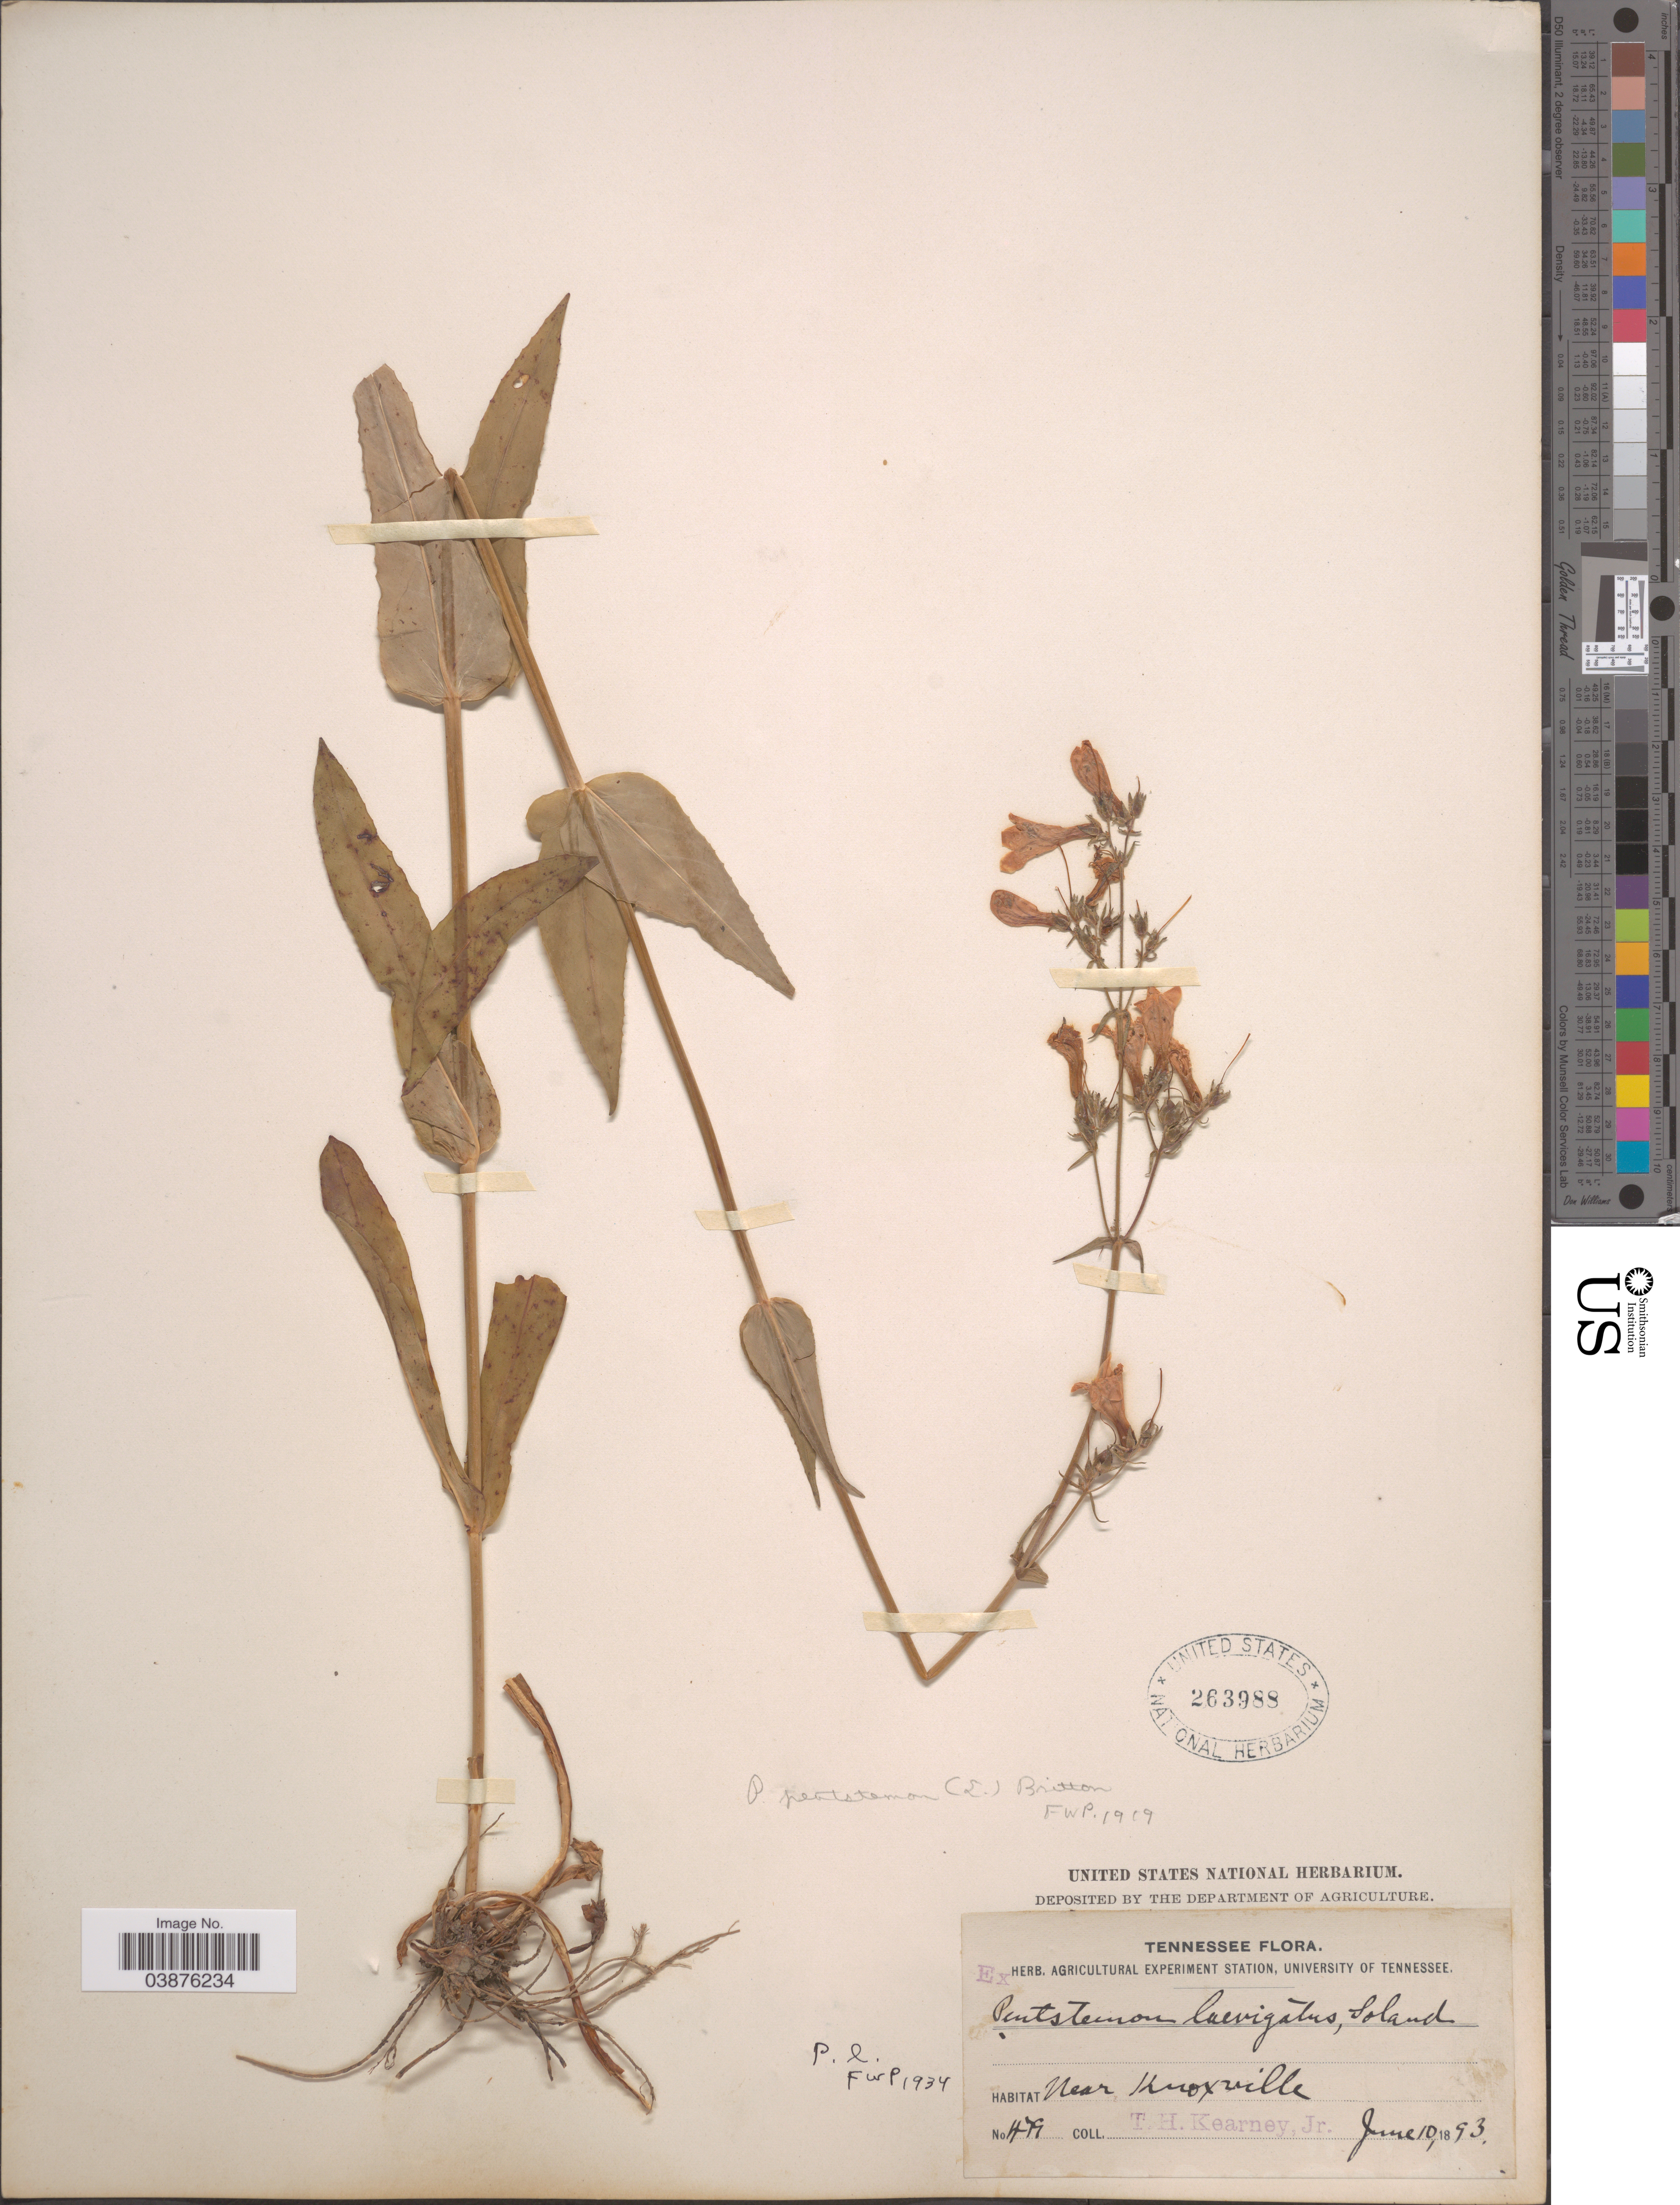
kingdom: Plantae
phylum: Tracheophyta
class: Magnoliopsida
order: Lamiales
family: Plantaginaceae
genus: Penstemon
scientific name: Penstemon laevigatus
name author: Aiton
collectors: T. H. Kearney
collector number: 479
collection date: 1893-06-10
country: United States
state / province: Tennessee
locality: Near Knoxville.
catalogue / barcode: US 263988